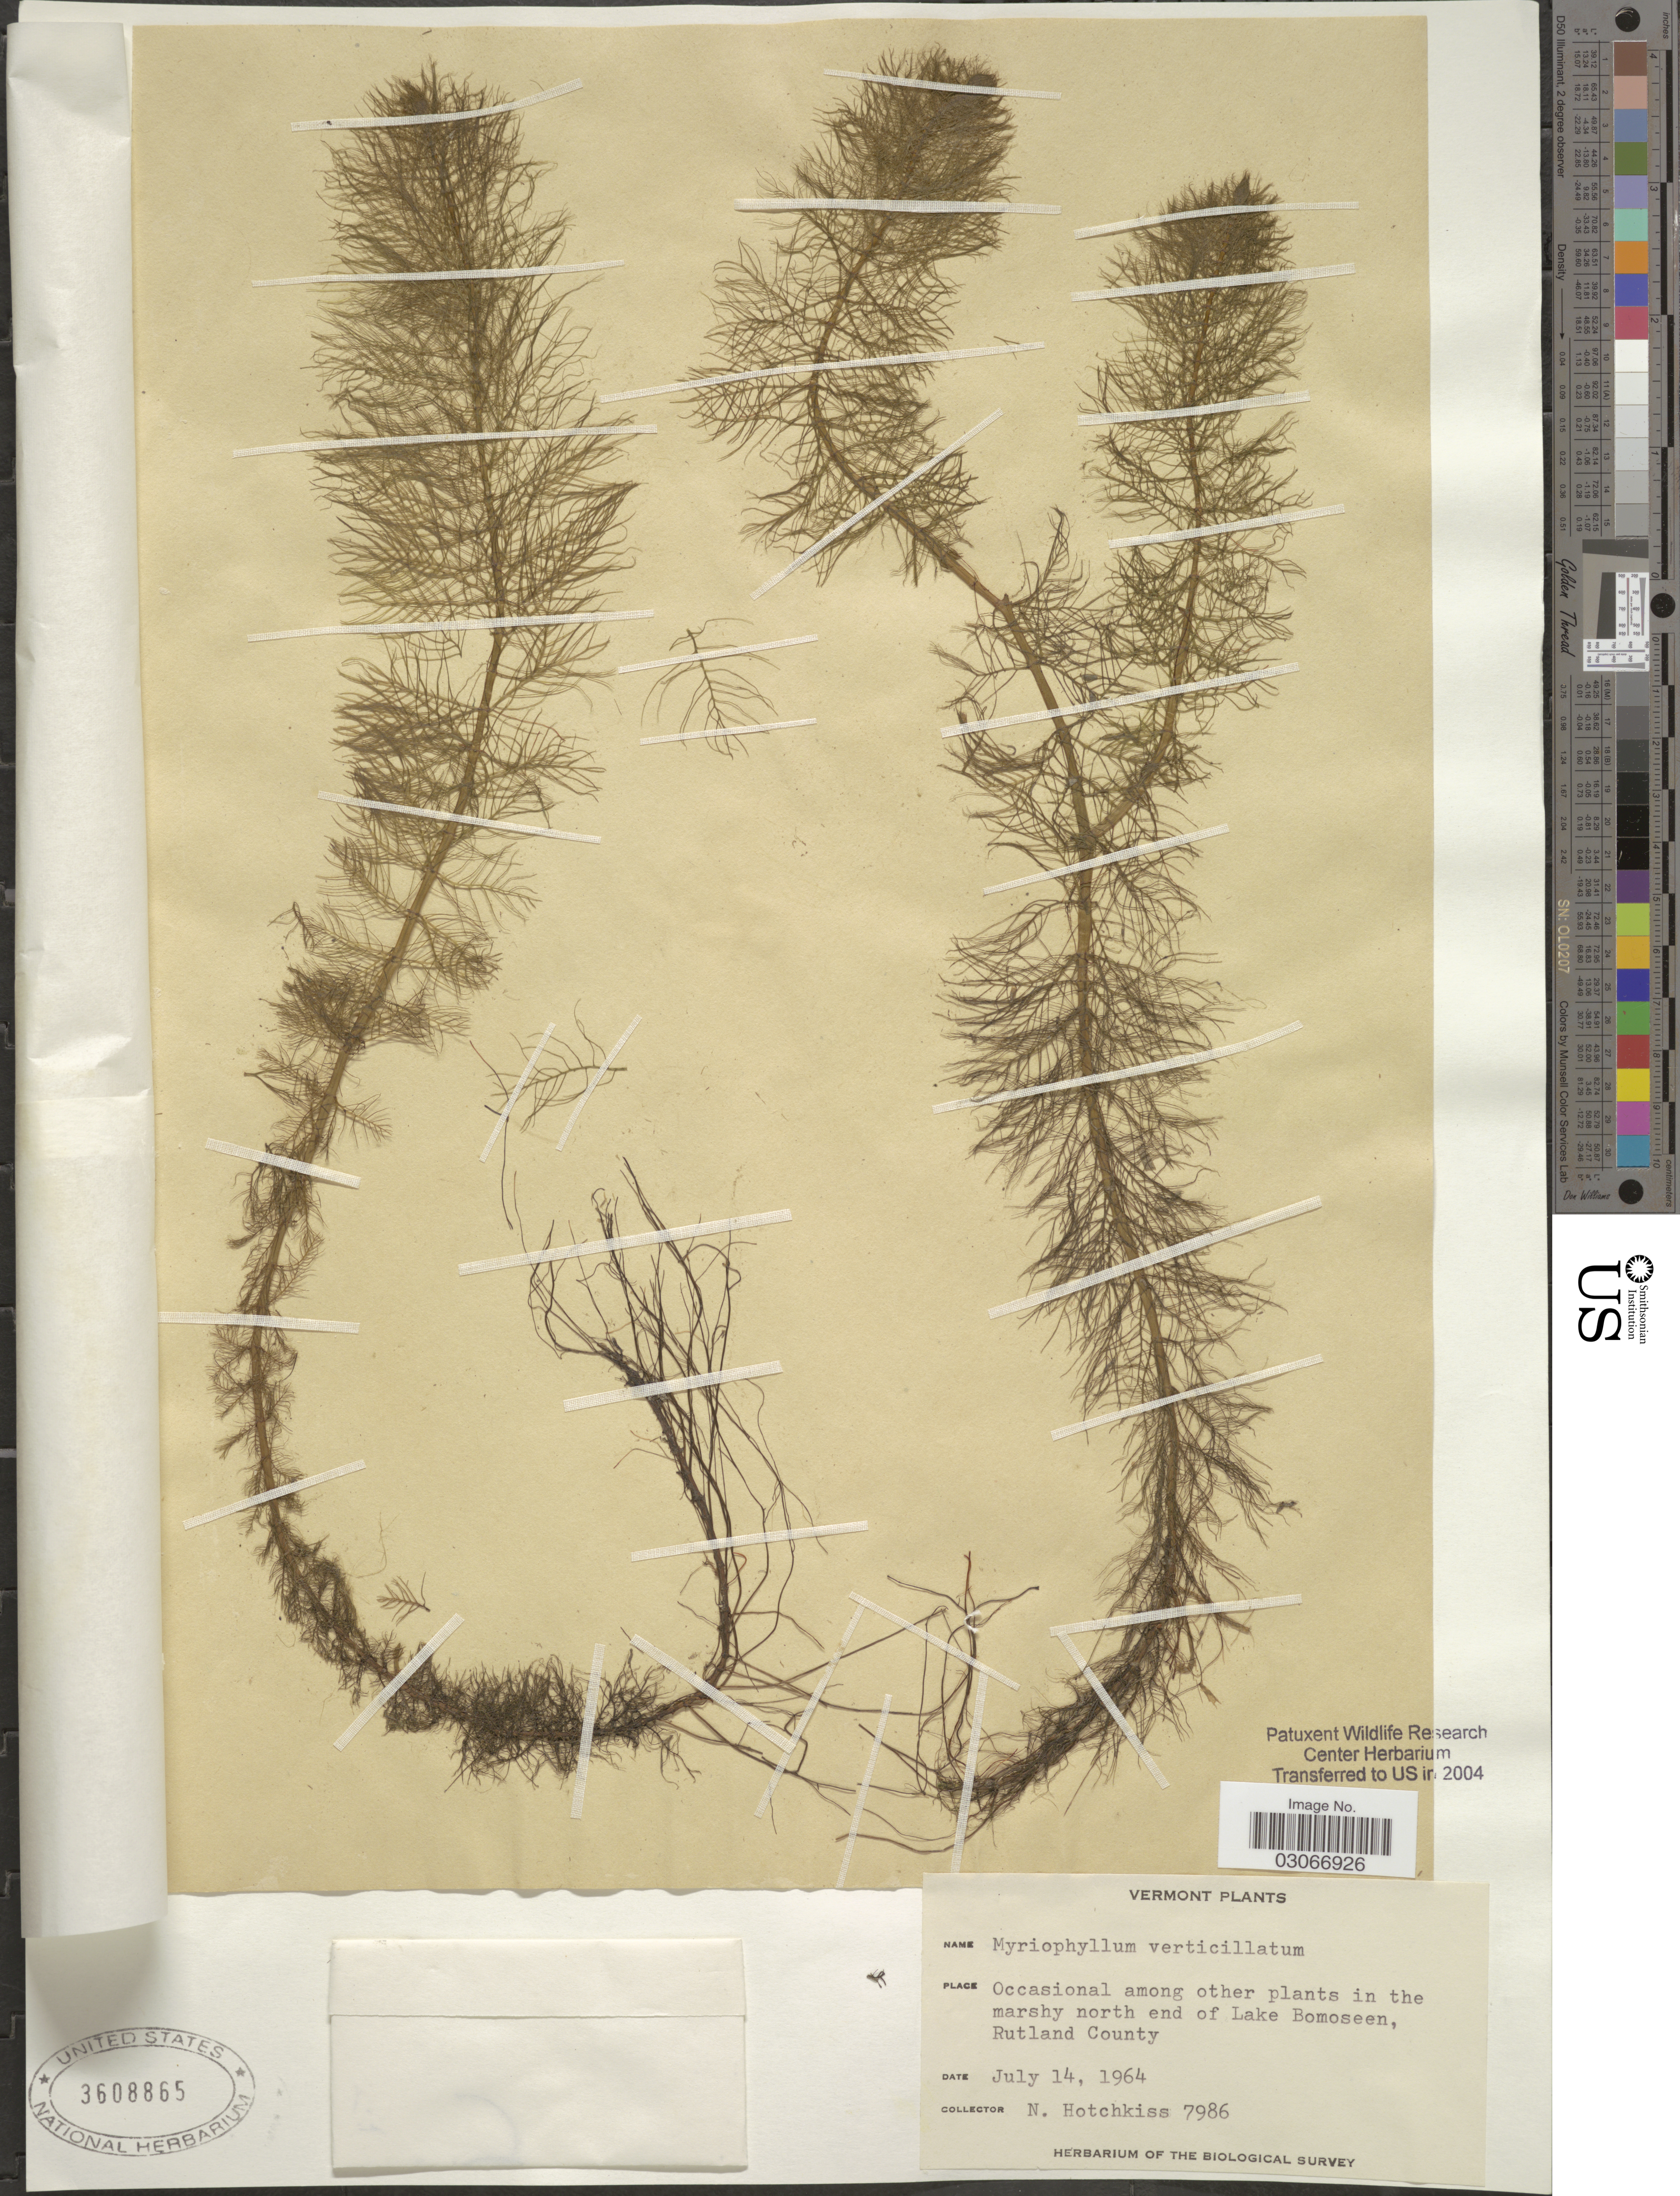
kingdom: Plantae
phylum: Tracheophyta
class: Magnoliopsida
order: Saxifragales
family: Haloragaceae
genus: Myriophyllum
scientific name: Myriophyllum verticillatum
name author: L.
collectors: N. Hotchkiss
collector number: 7986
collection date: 1964-07-14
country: United States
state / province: Vermont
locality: Occasional among other plants in the marshy north end of Lake Bomoseen, Rutland County.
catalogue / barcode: US 3608865